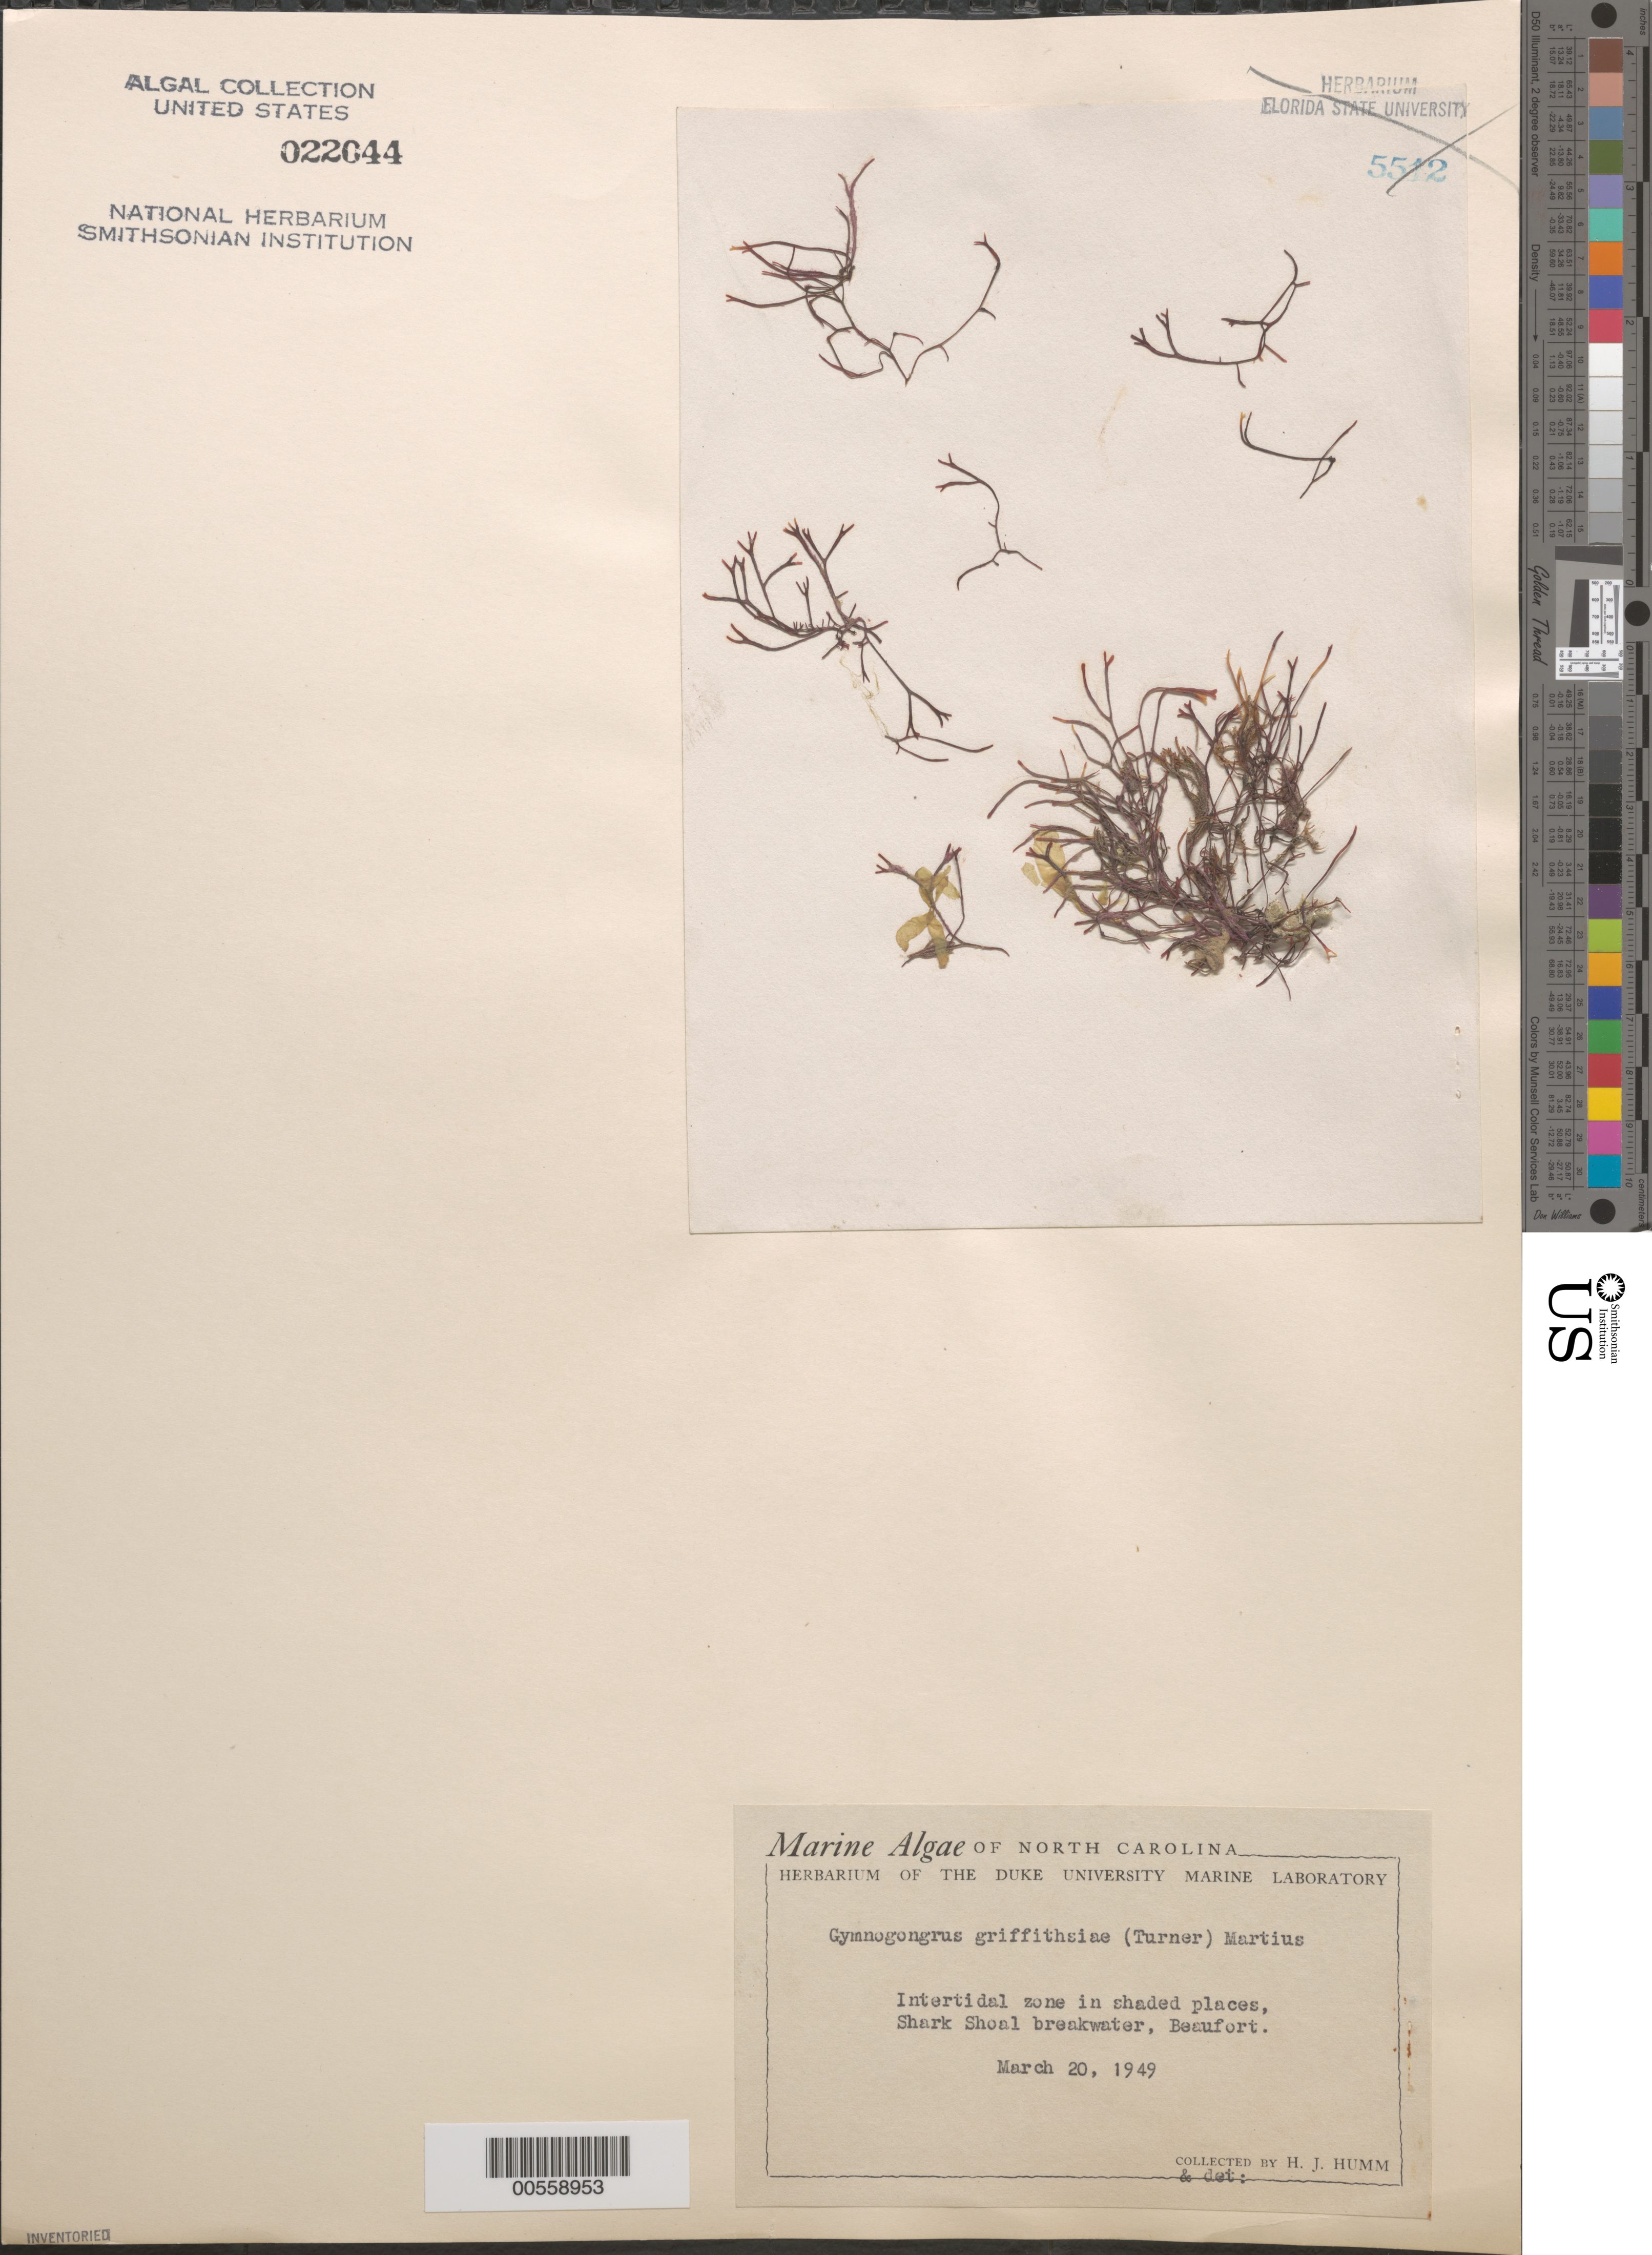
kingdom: Plantae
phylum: Rhodophyta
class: Florideophyceae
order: Gigartinales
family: Phyllophoraceae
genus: Gymnogongrus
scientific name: Gymnogongrus griffithsiae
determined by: Humm, Harold J.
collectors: H. J. Humm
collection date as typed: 20 Mar 1949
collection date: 1949-03-20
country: United States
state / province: North Carolina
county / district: Carteret County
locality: Beaufort, Shark Shoal breakwater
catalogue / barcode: US 22044